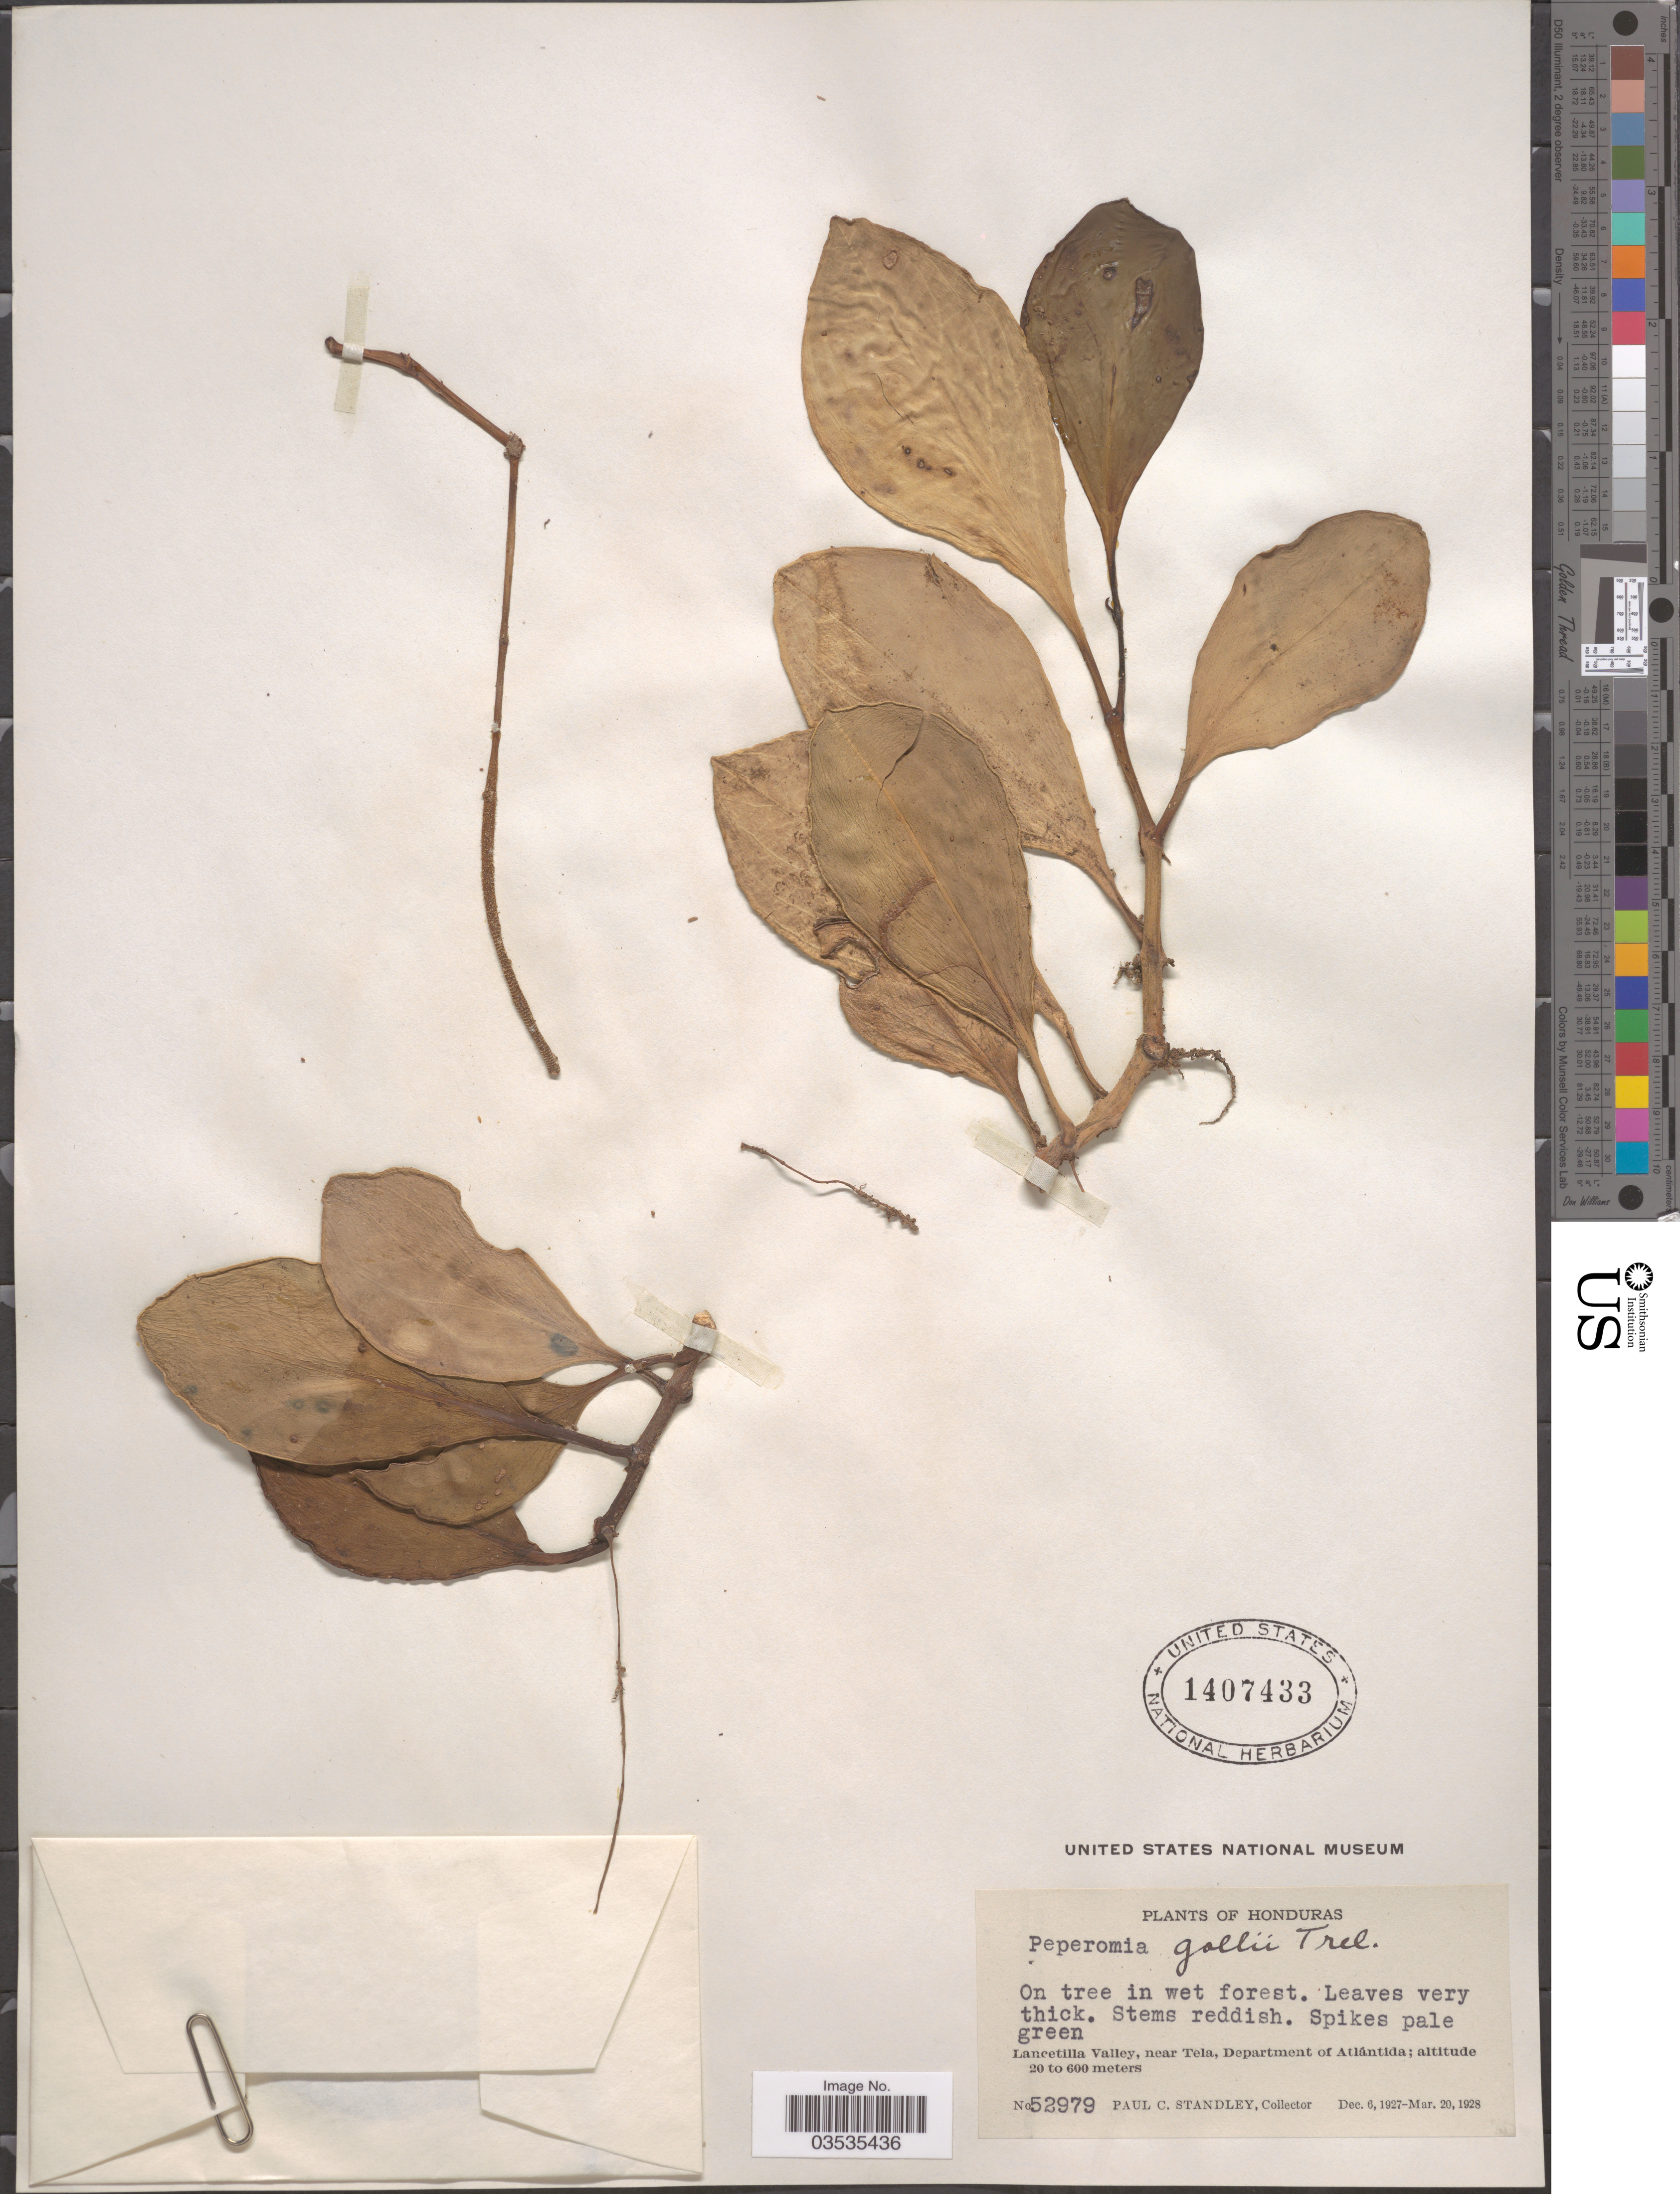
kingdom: Plantae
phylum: Tracheophyta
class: Magnoliopsida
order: Piperales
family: Piperaceae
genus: Peperomia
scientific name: Peperomia gollii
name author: Trel.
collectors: P. C. Standley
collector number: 52979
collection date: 1927-12-06/1928-03-20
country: Honduras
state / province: Atlantida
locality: Lancetilla Valley, near Tela, Department of Atlántida.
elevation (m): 20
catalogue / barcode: US 1407433